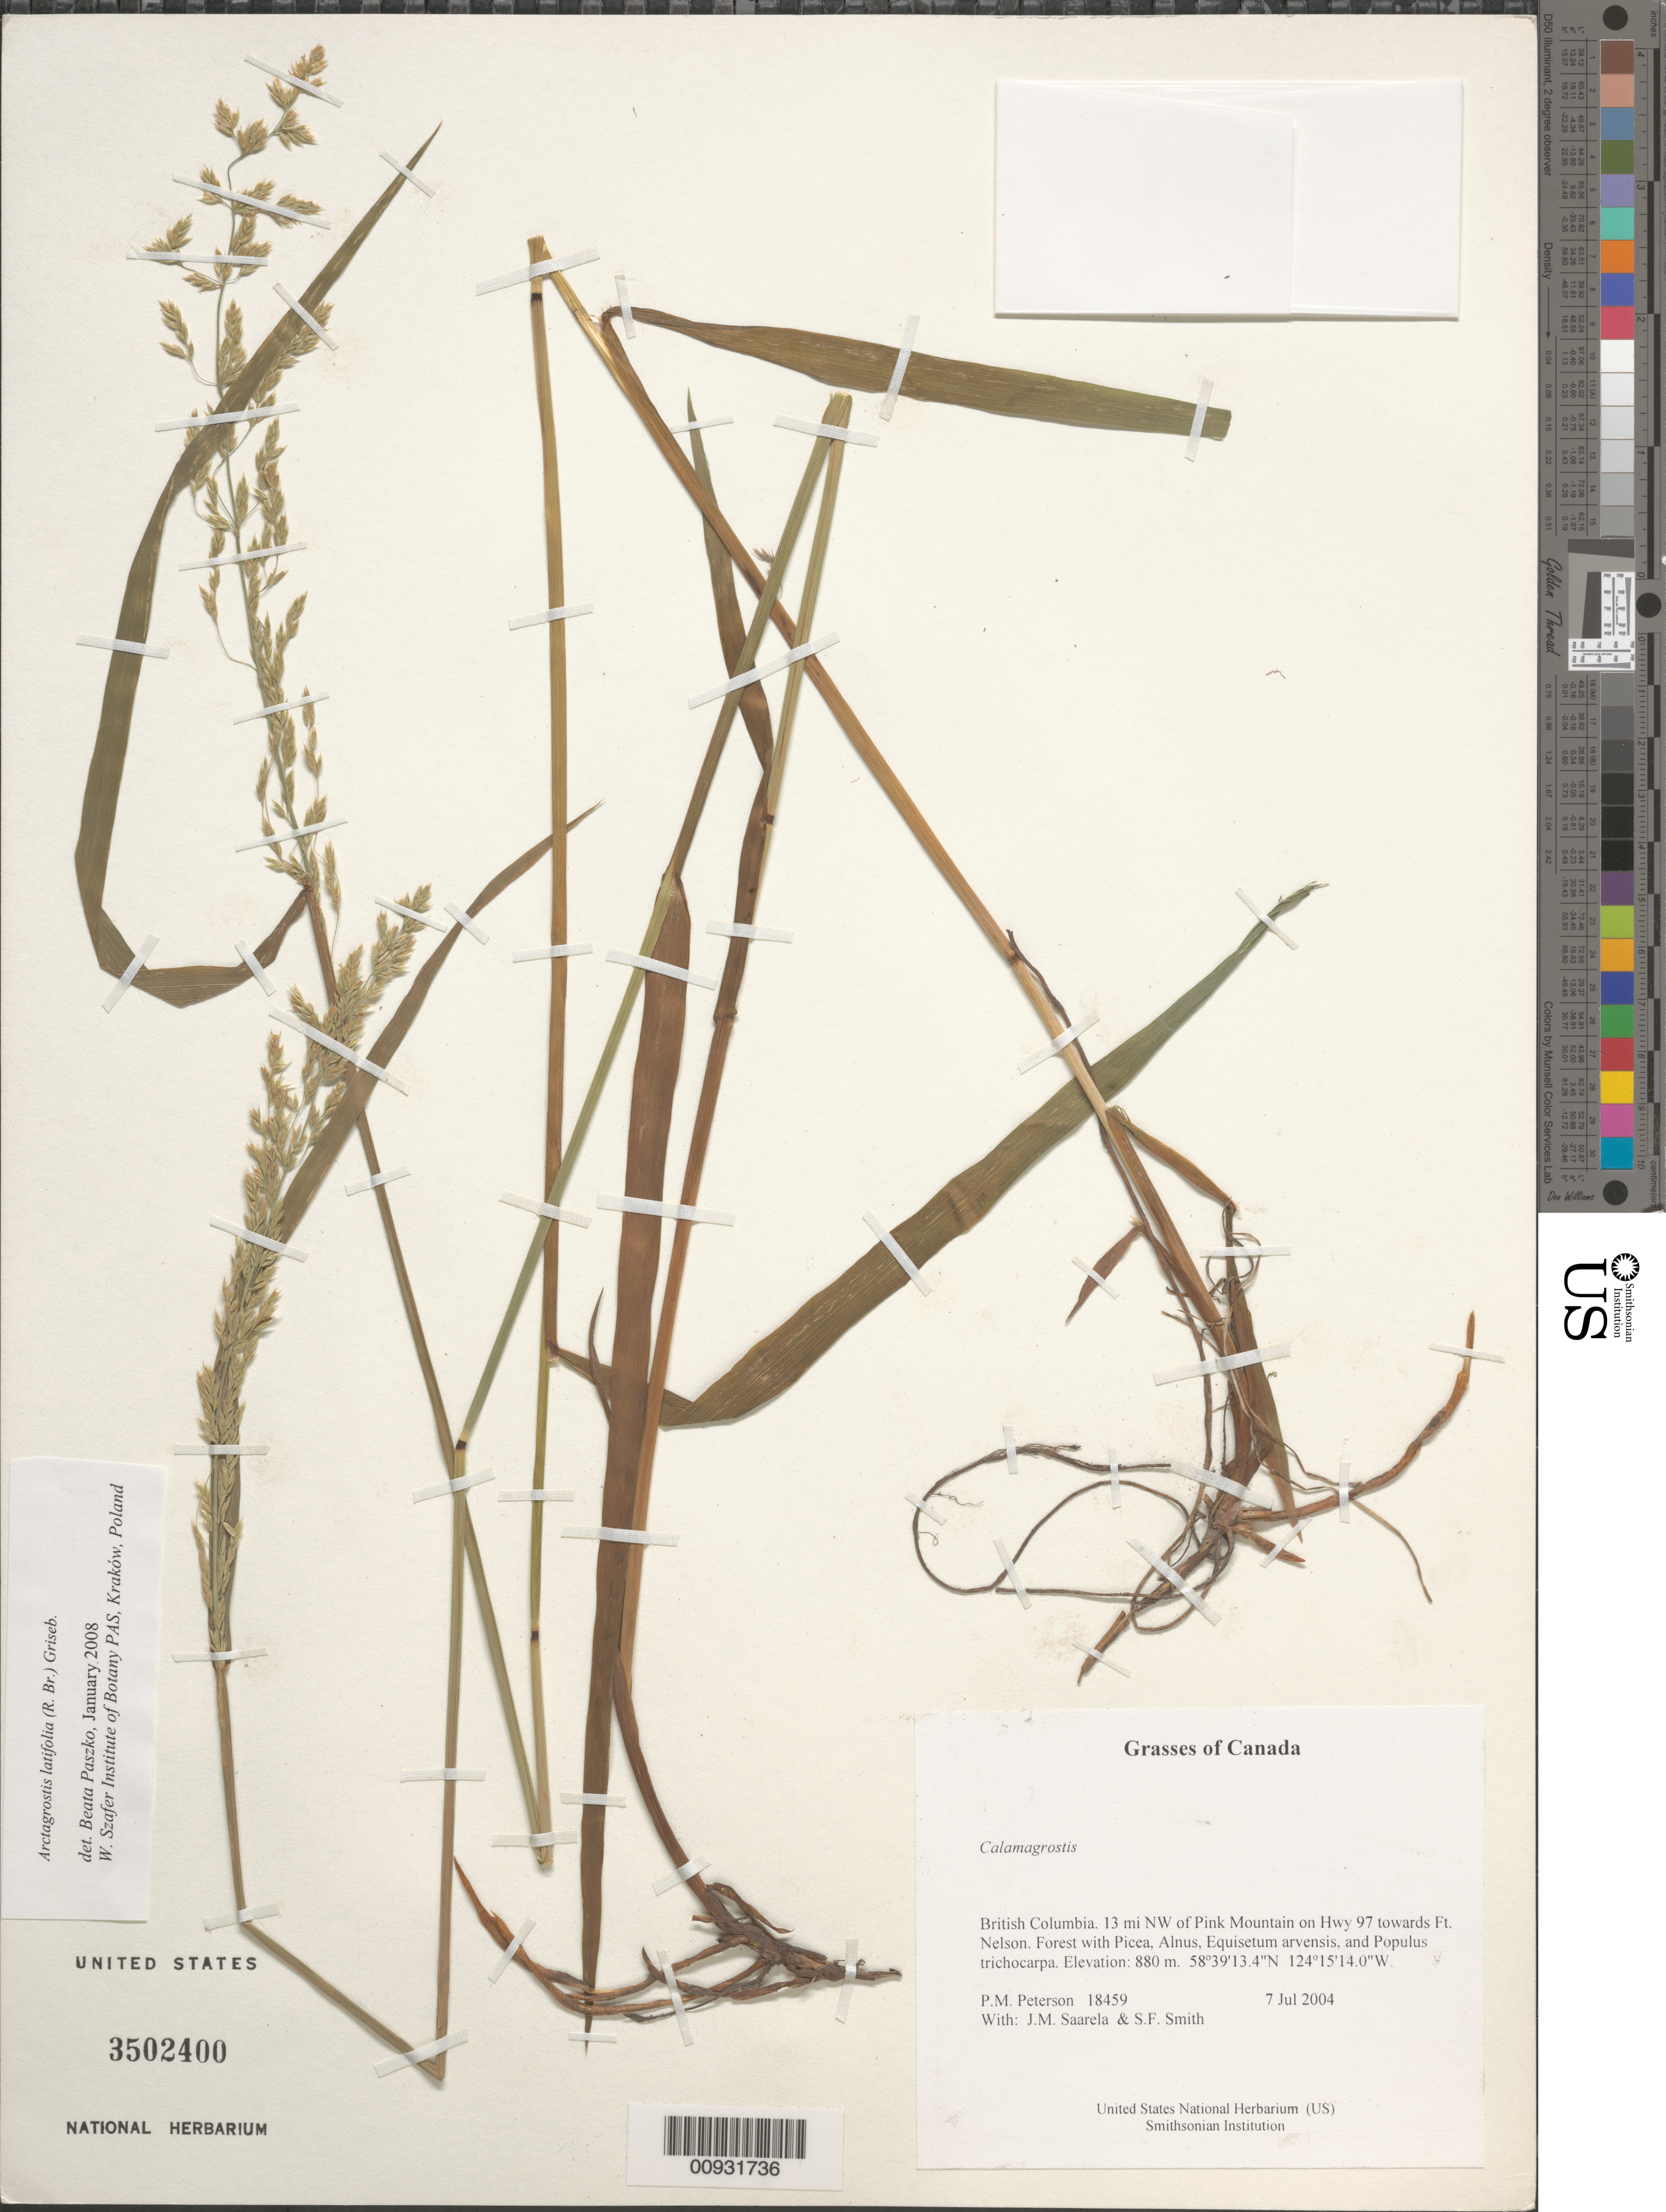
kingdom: Plantae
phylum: Tracheophyta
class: Liliopsida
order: Poales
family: Poaceae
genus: Arctagrostis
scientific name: Arctagrostis latifolia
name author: (R. Br.) Griseb.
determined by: Paszko, B.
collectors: P. M. Peterson, J. Saarela & S.F. Smith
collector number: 18459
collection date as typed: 07 Jul 2004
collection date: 2004-07-07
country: Canada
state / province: British Columbia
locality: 13 mi NW of Pink Mountain on Hwy 97 towards Ft. Nelson. Forest with Picea, Alnus, Equisetum arvensis, and Populus trichocarpa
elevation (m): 880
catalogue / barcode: US 3502400